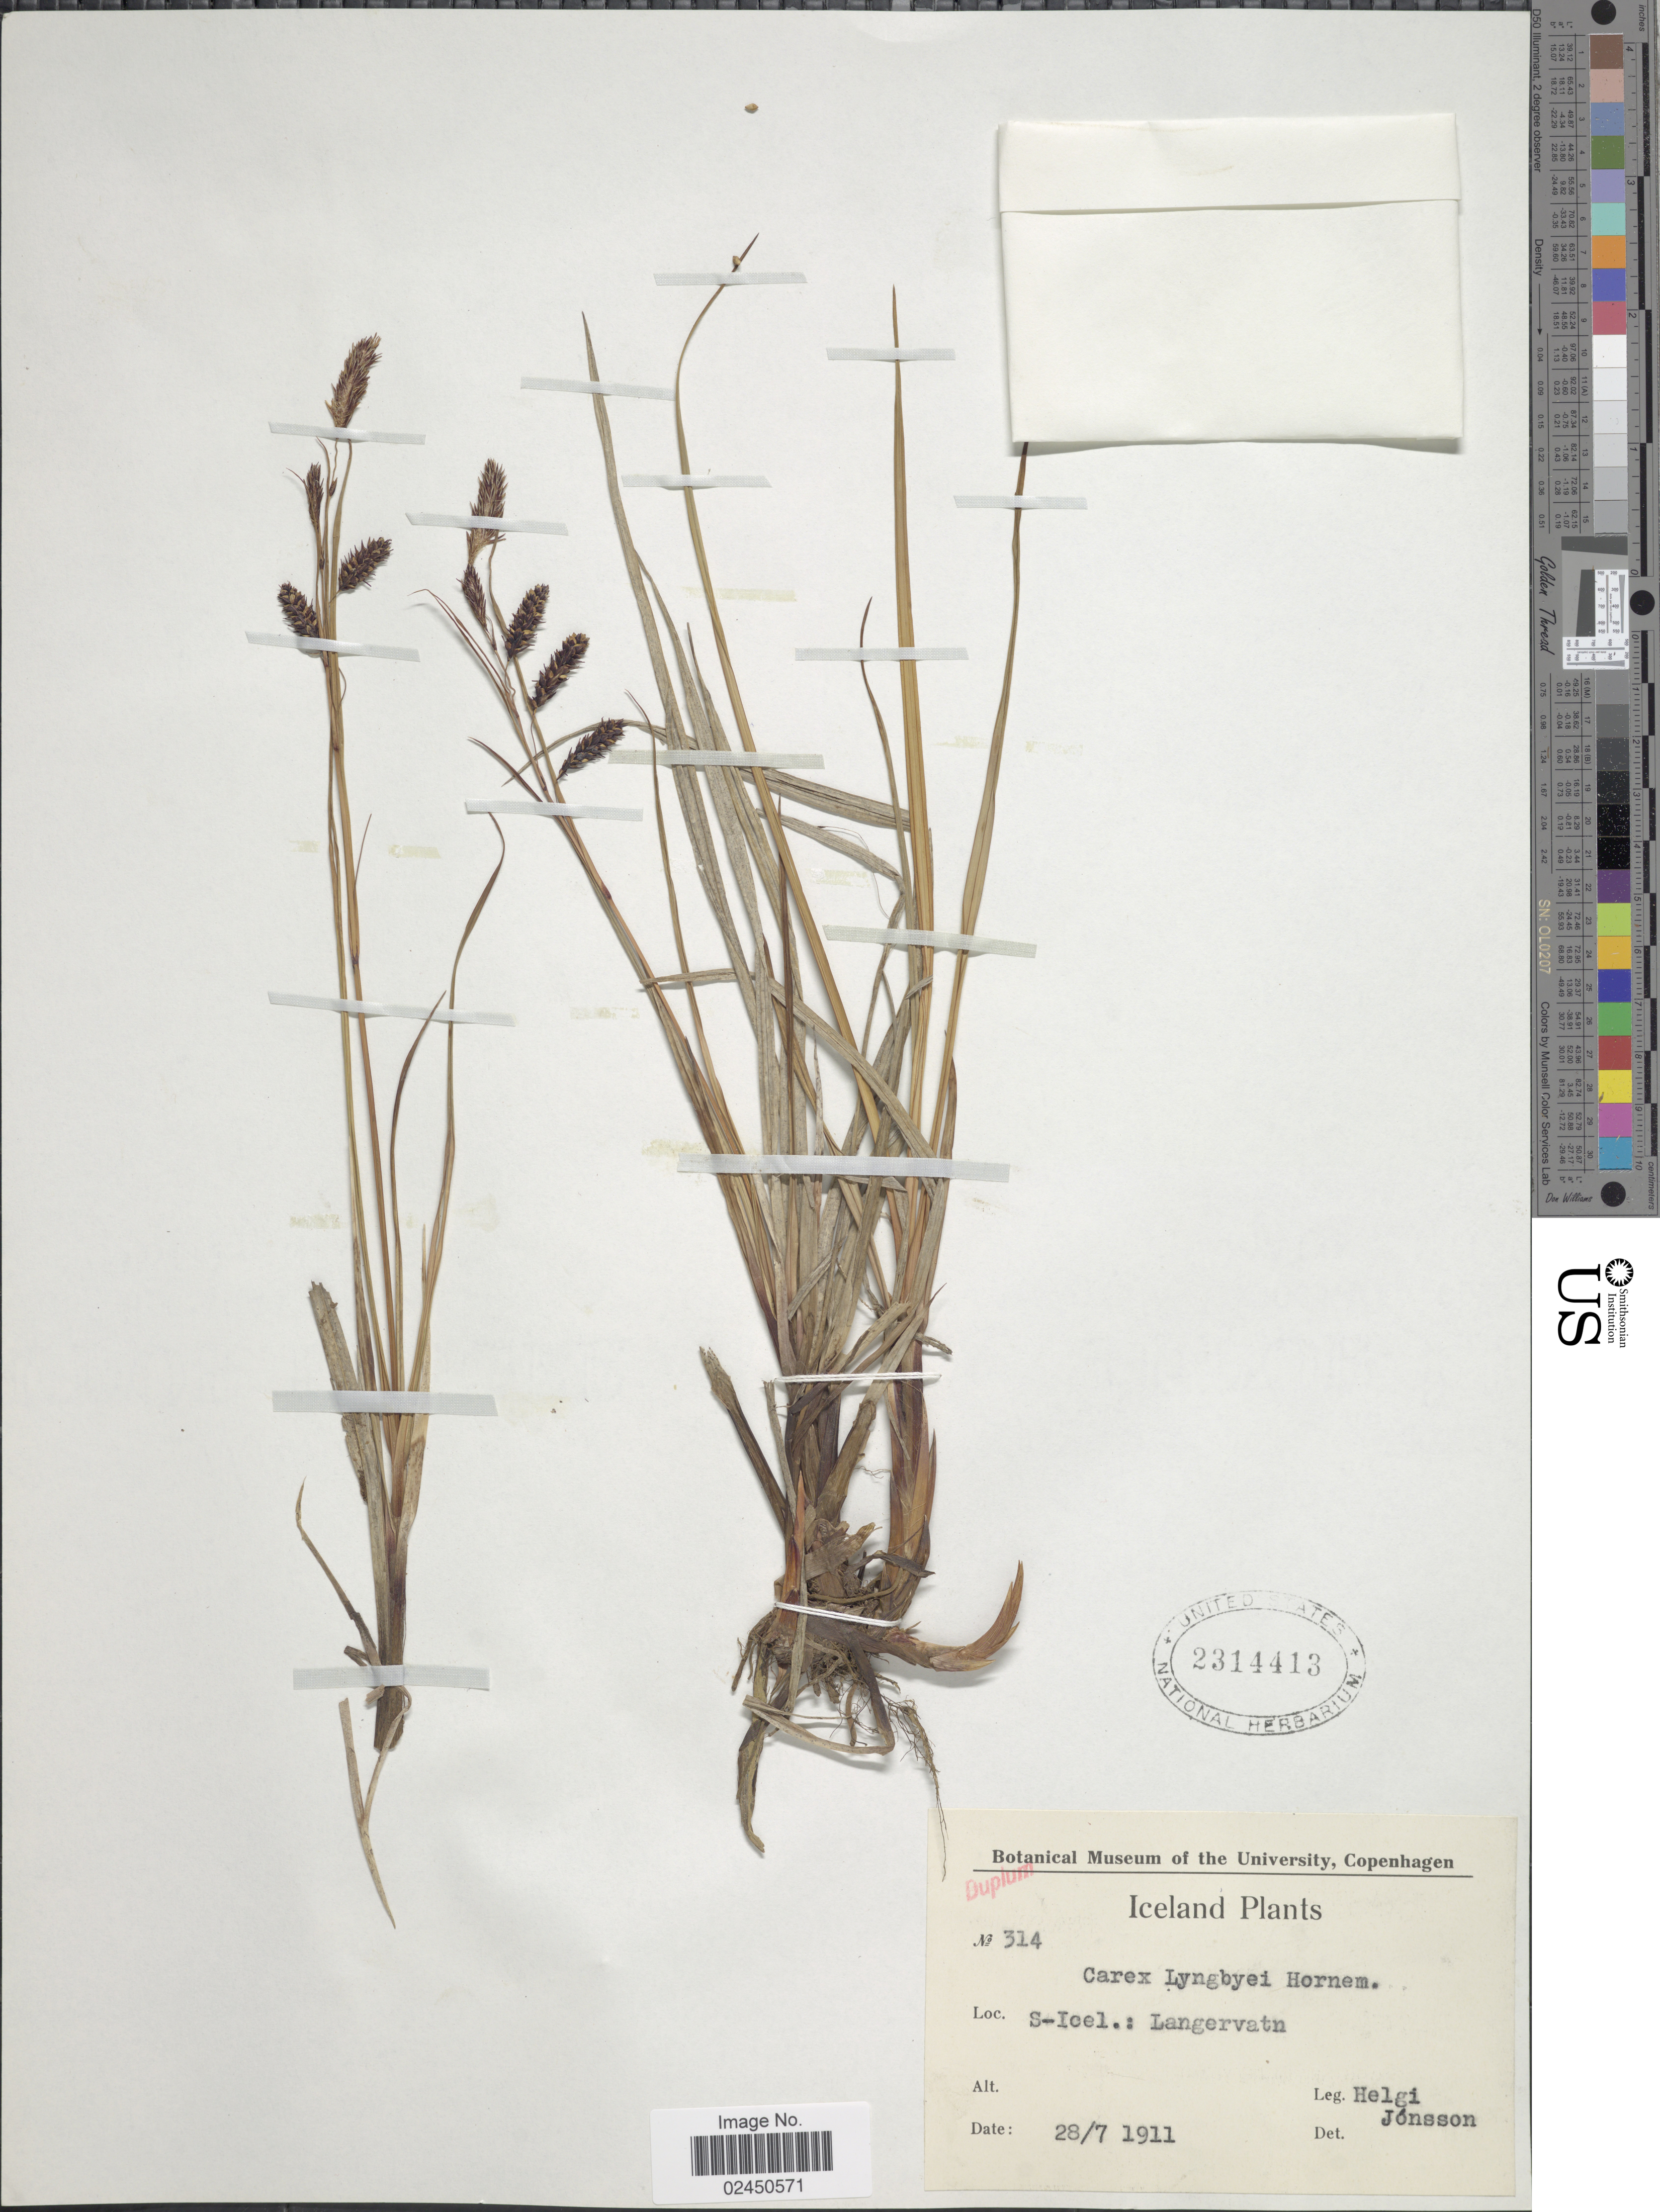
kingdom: Plantae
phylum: Tracheophyta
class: Liliopsida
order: Poales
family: Cyperaceae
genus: Carex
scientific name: Carex lyngbyei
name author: Hornem.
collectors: H. Jónsson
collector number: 314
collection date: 1911-07-28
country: Iceland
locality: S-Icel.: Langervatn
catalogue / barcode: US 2314413